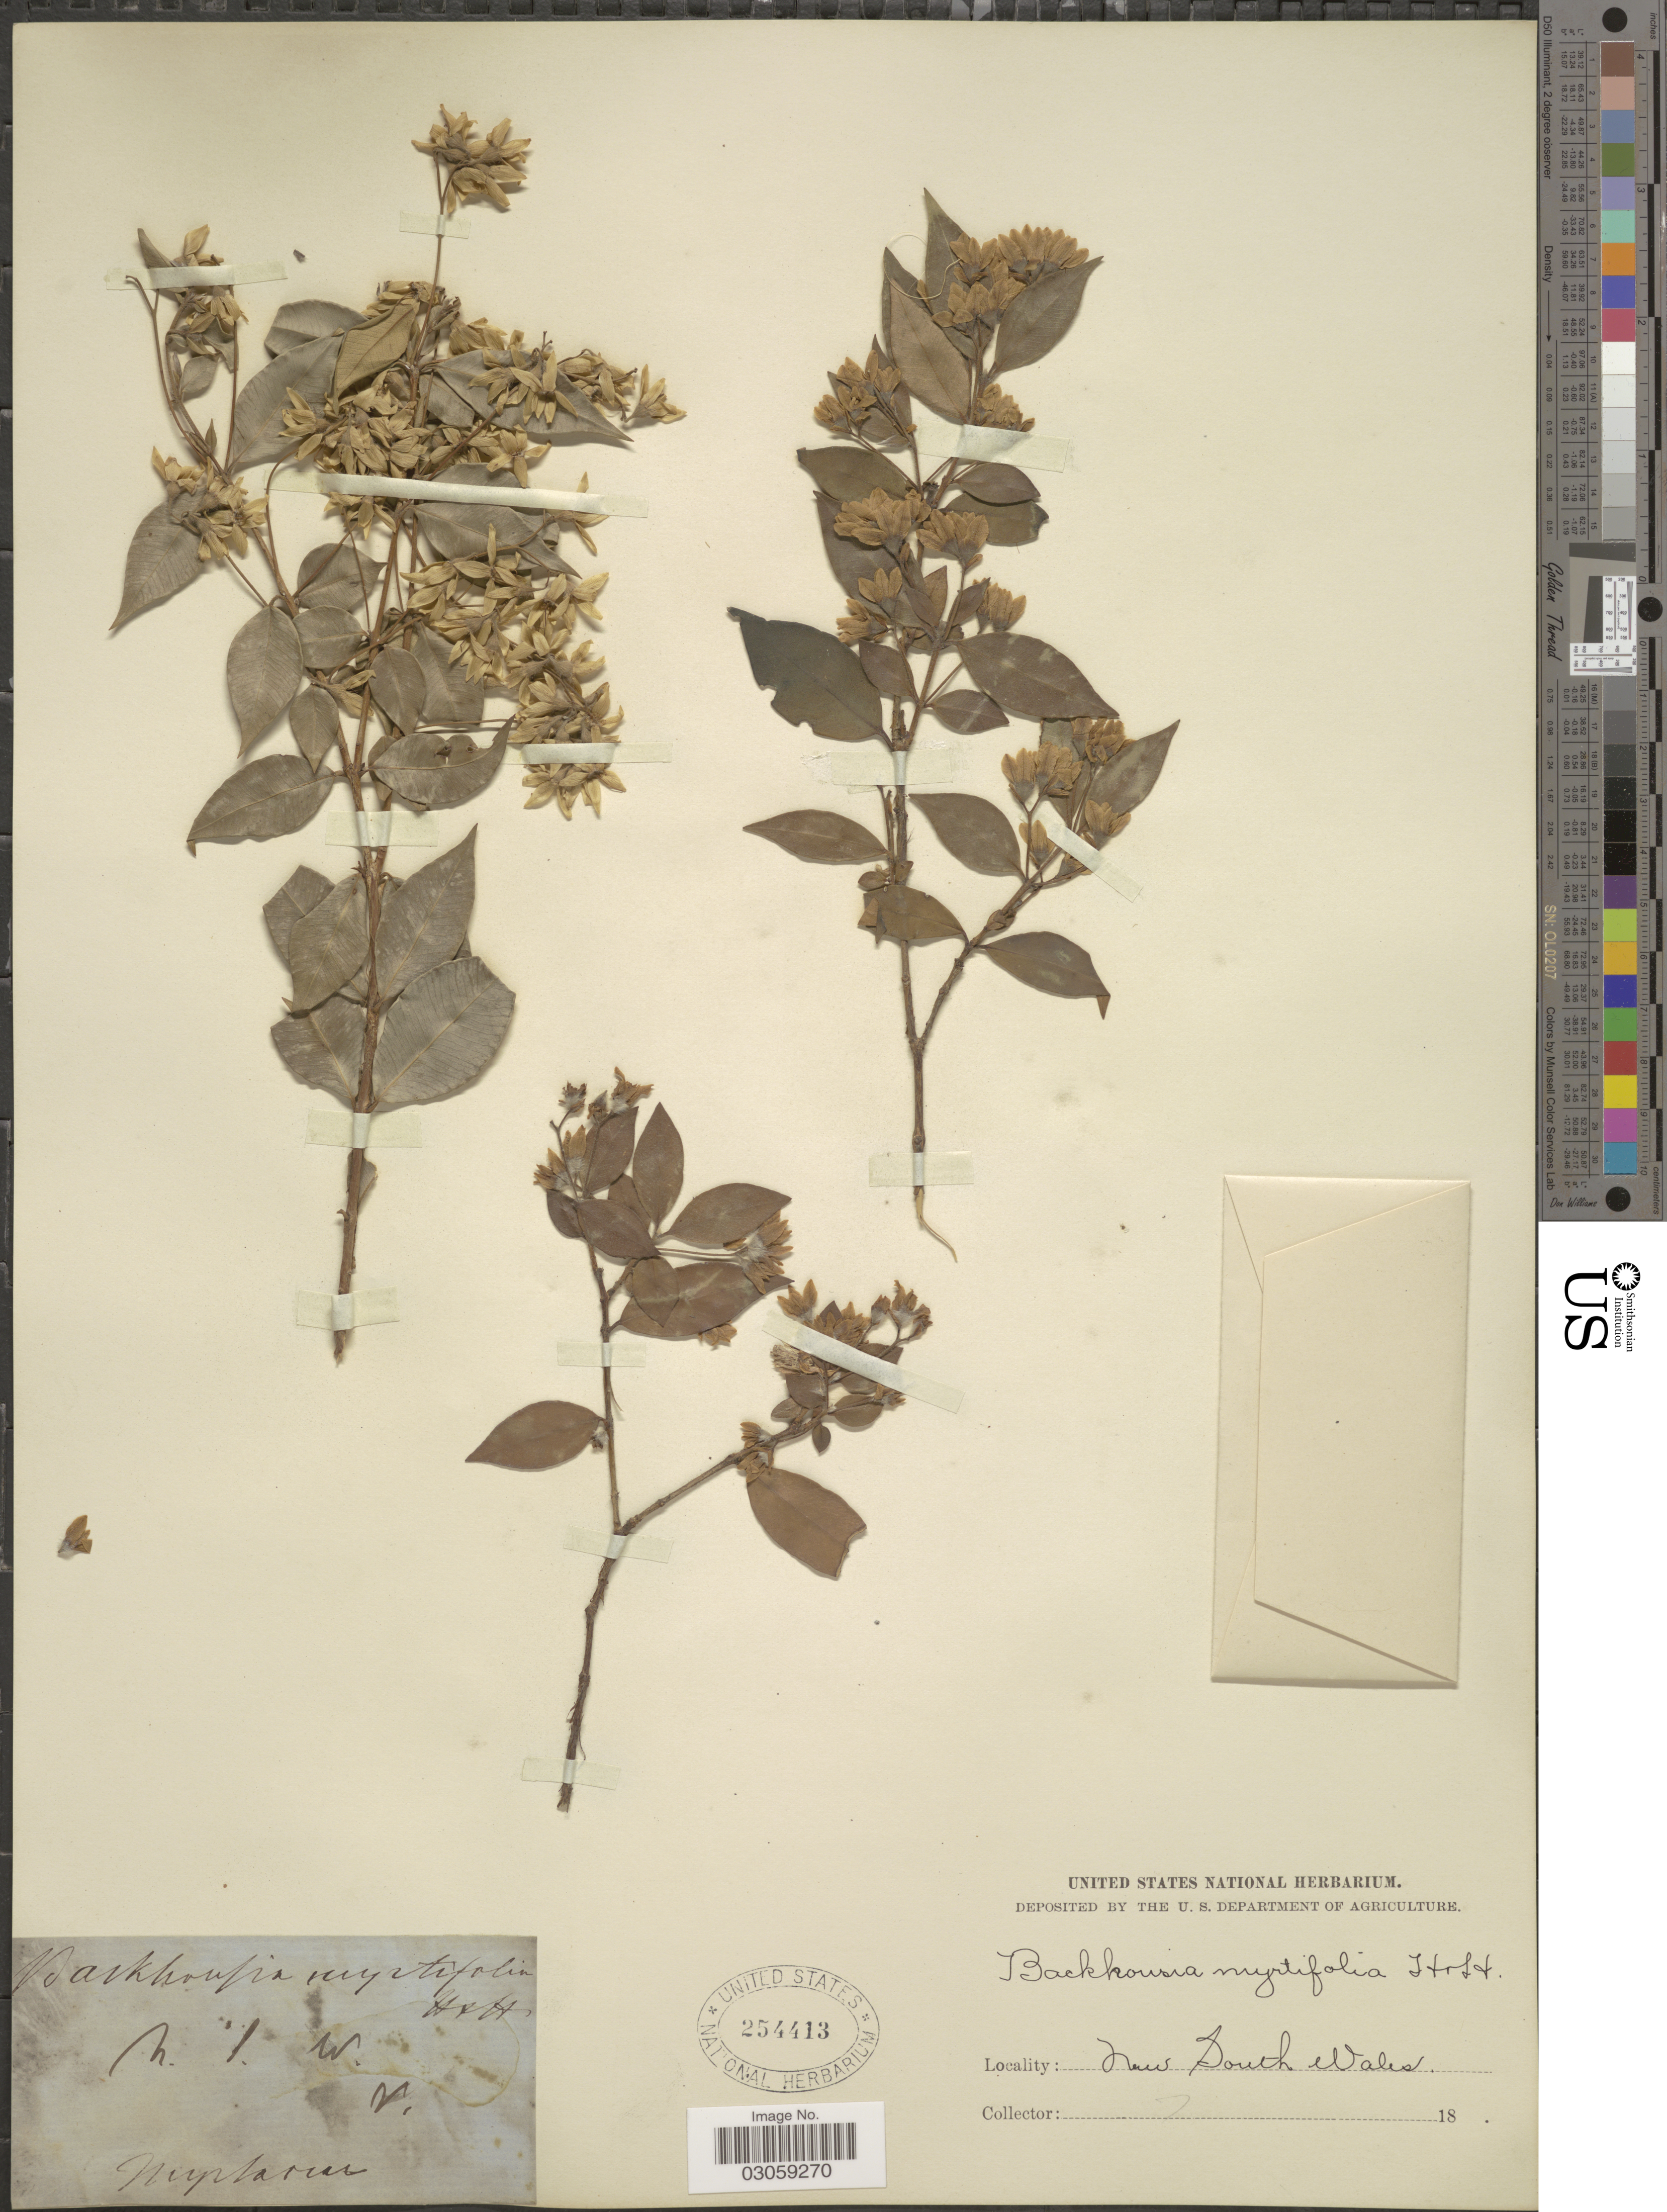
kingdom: Plantae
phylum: Tracheophyta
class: Magnoliopsida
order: Myrtales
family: Myrtaceae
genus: Backhousia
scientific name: Backhousia myrtifolia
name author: Hook. & Harv.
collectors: ex herb. United States National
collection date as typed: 18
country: Australia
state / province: New South Wales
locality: Nuptarus [interpreted] [unsure placement]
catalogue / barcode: US 254413